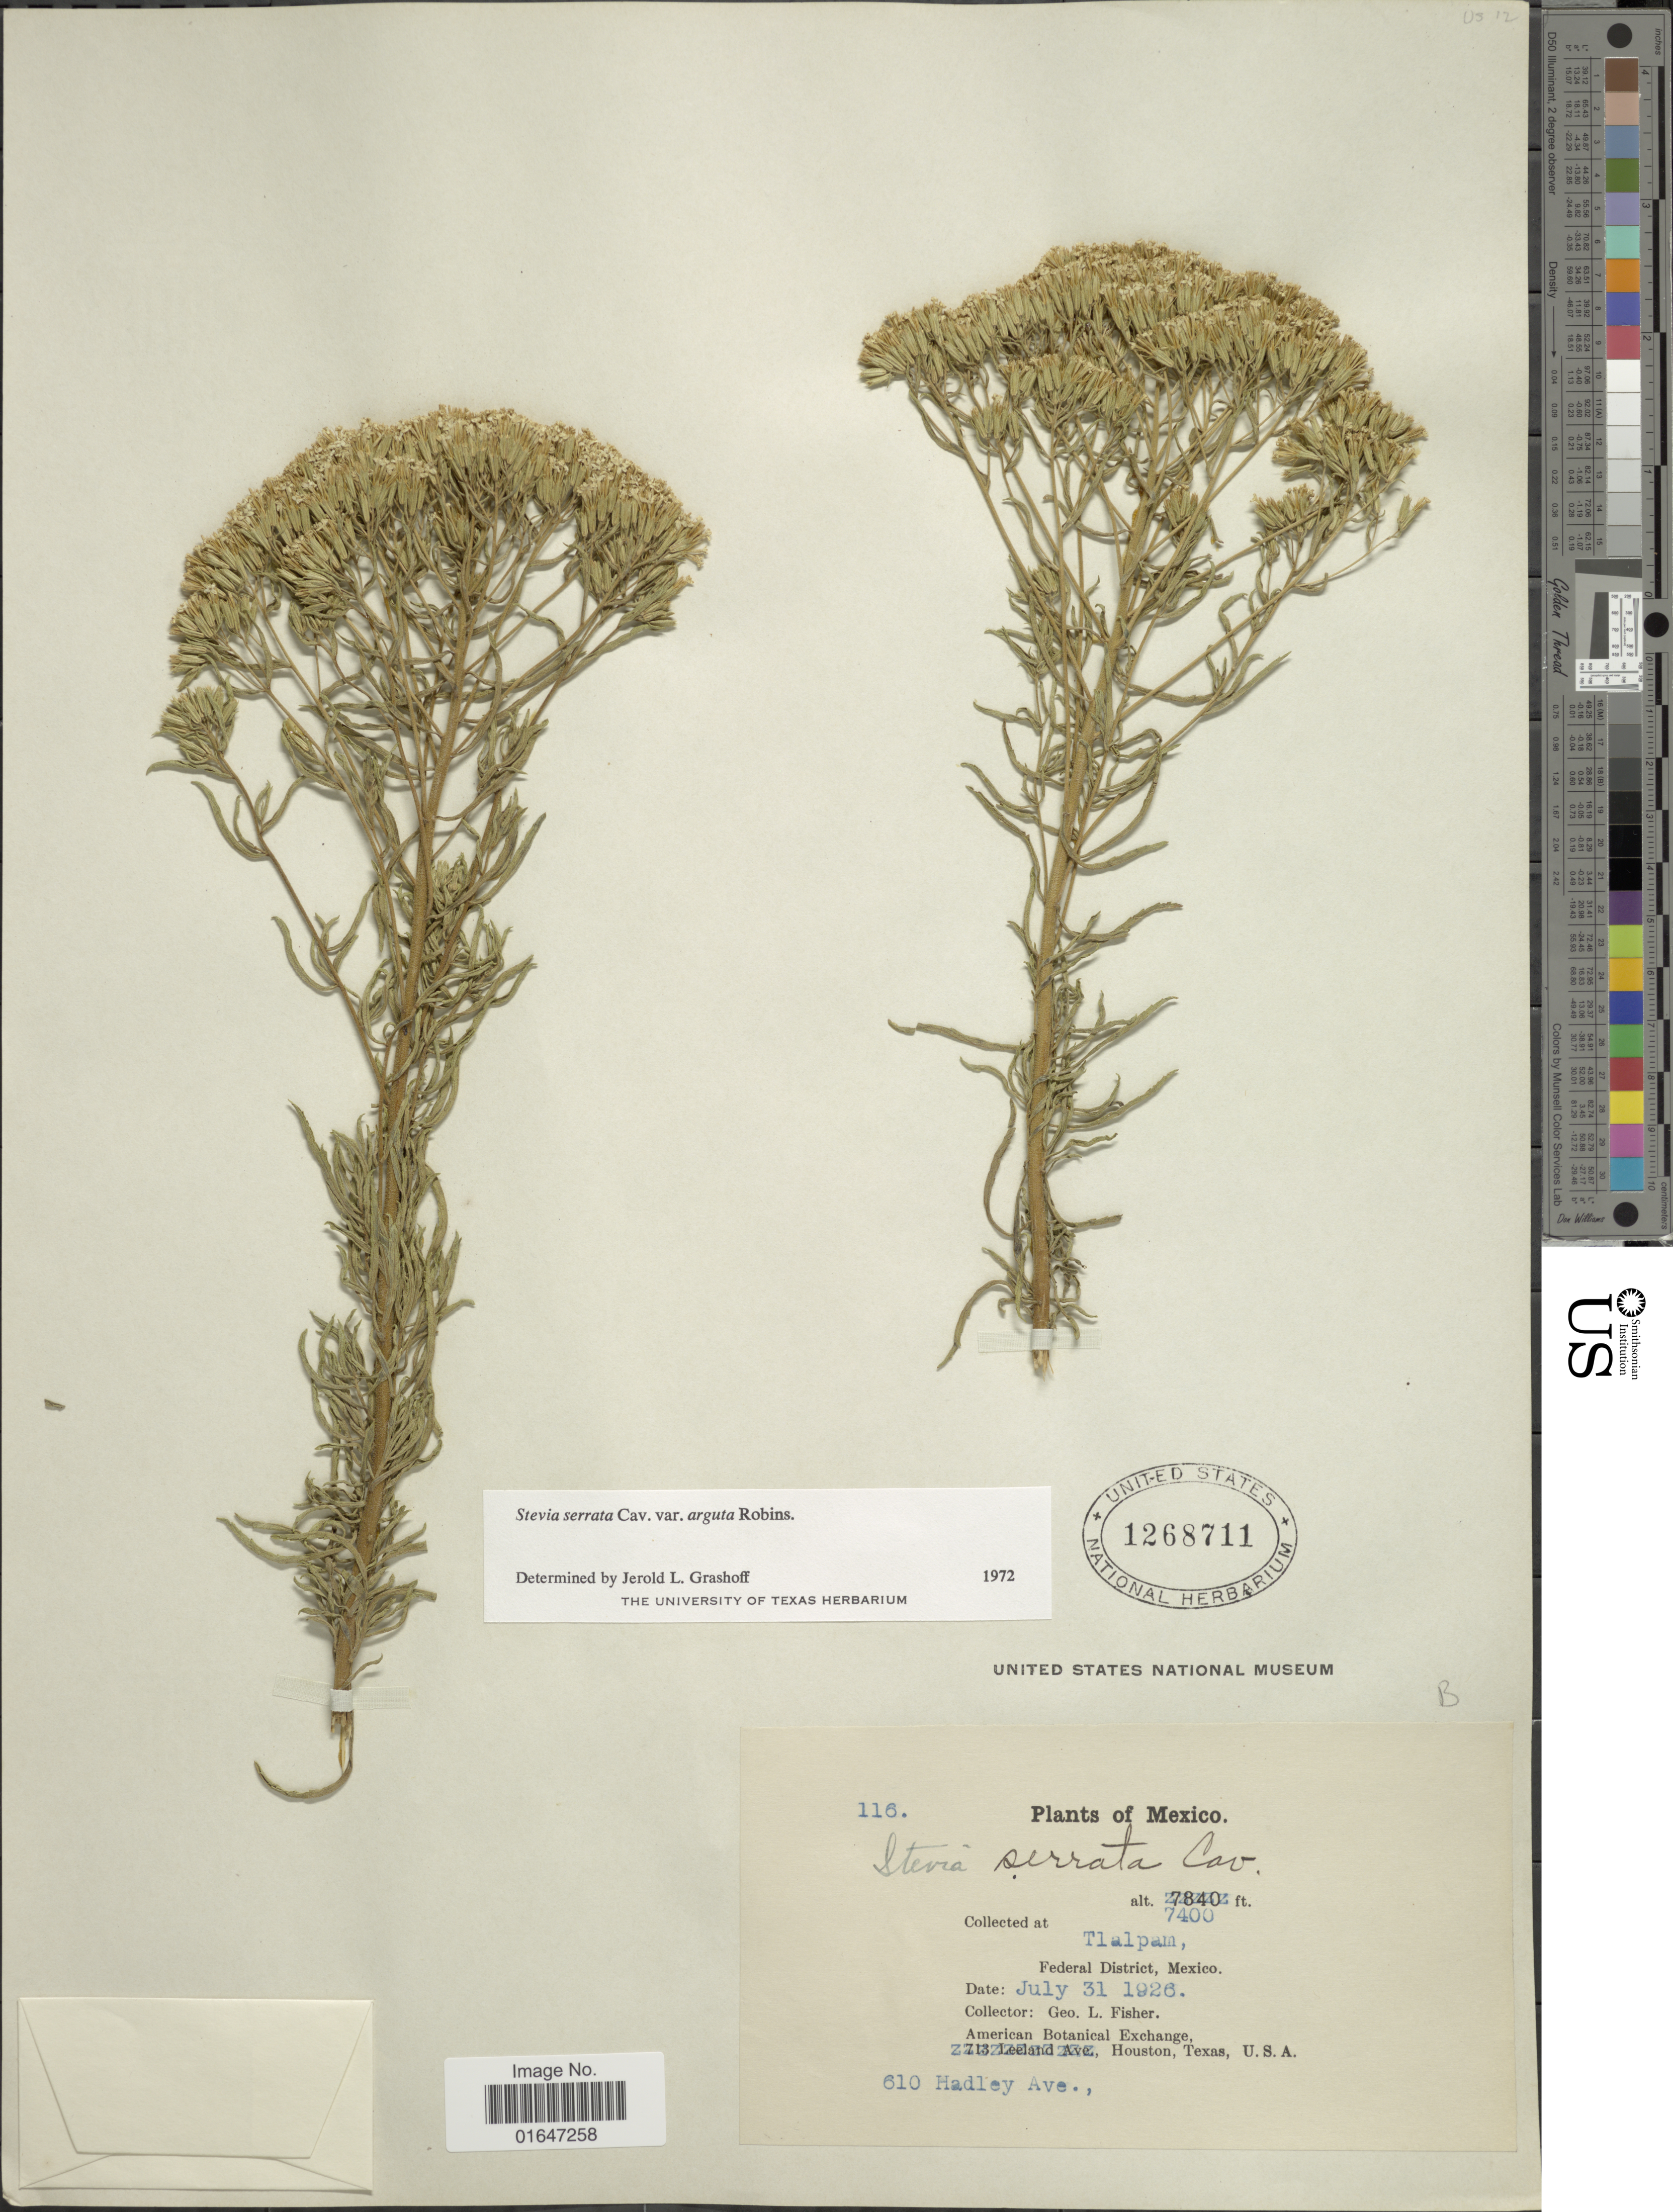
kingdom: Plantae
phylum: Tracheophyta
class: Magnoliopsida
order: Asterales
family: Asteraceae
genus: Stevia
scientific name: Stevia serrata var. arguta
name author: B.L. Rob.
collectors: G. L. Fisher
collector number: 116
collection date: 1926-07-31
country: Mexico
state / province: Distrito Federal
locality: Tlalpam, Federal District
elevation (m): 2256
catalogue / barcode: US 1268711